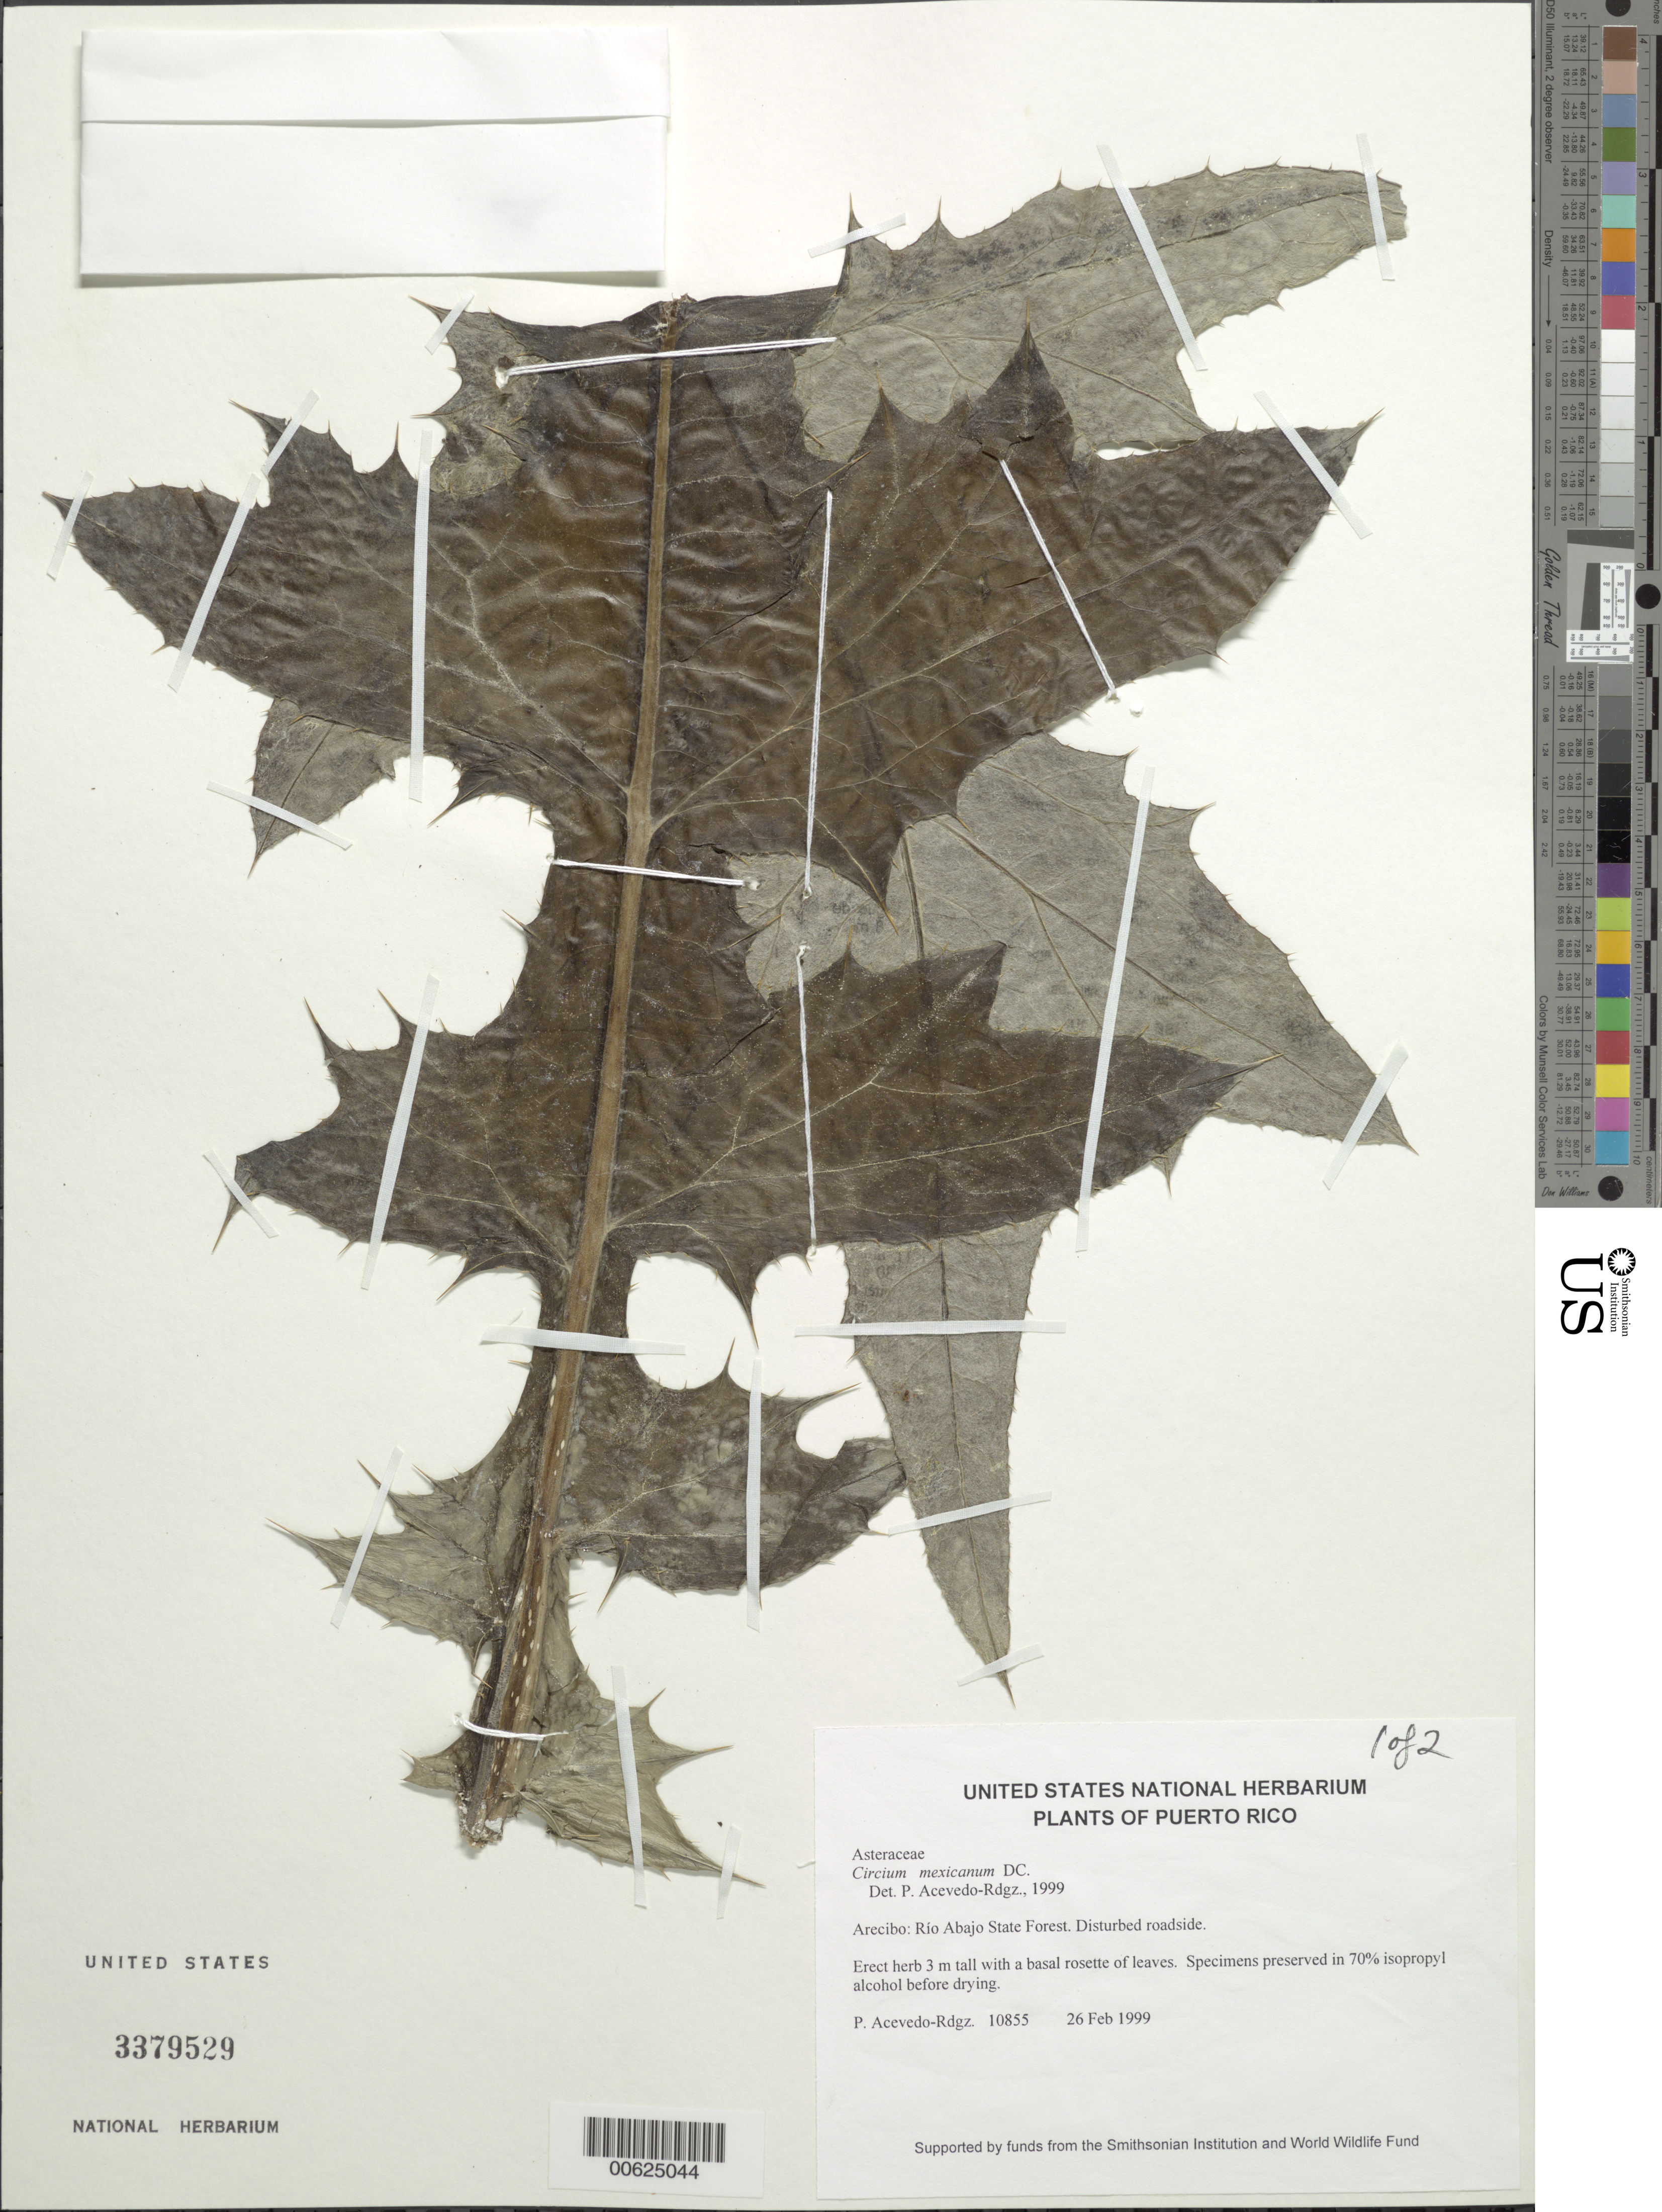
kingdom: Plantae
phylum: Tracheophyta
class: Magnoliopsida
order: Asterales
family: Asteraceae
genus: Cirsium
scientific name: Cirsium mexicanum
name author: DC.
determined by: Acevedo-Rodríguez, P., (BOT), Smithsonian Institution - National Museum of Natural History (UNITED STATES)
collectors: P. Acevedo-Rodr.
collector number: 10855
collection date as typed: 26 Feb 1999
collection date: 1999-02-26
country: Puerto Rico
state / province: Arecibo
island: Puerto Rico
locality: Arecibo; Río Abajo State Forest.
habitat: Disturbed roadside.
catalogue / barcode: US 3379529